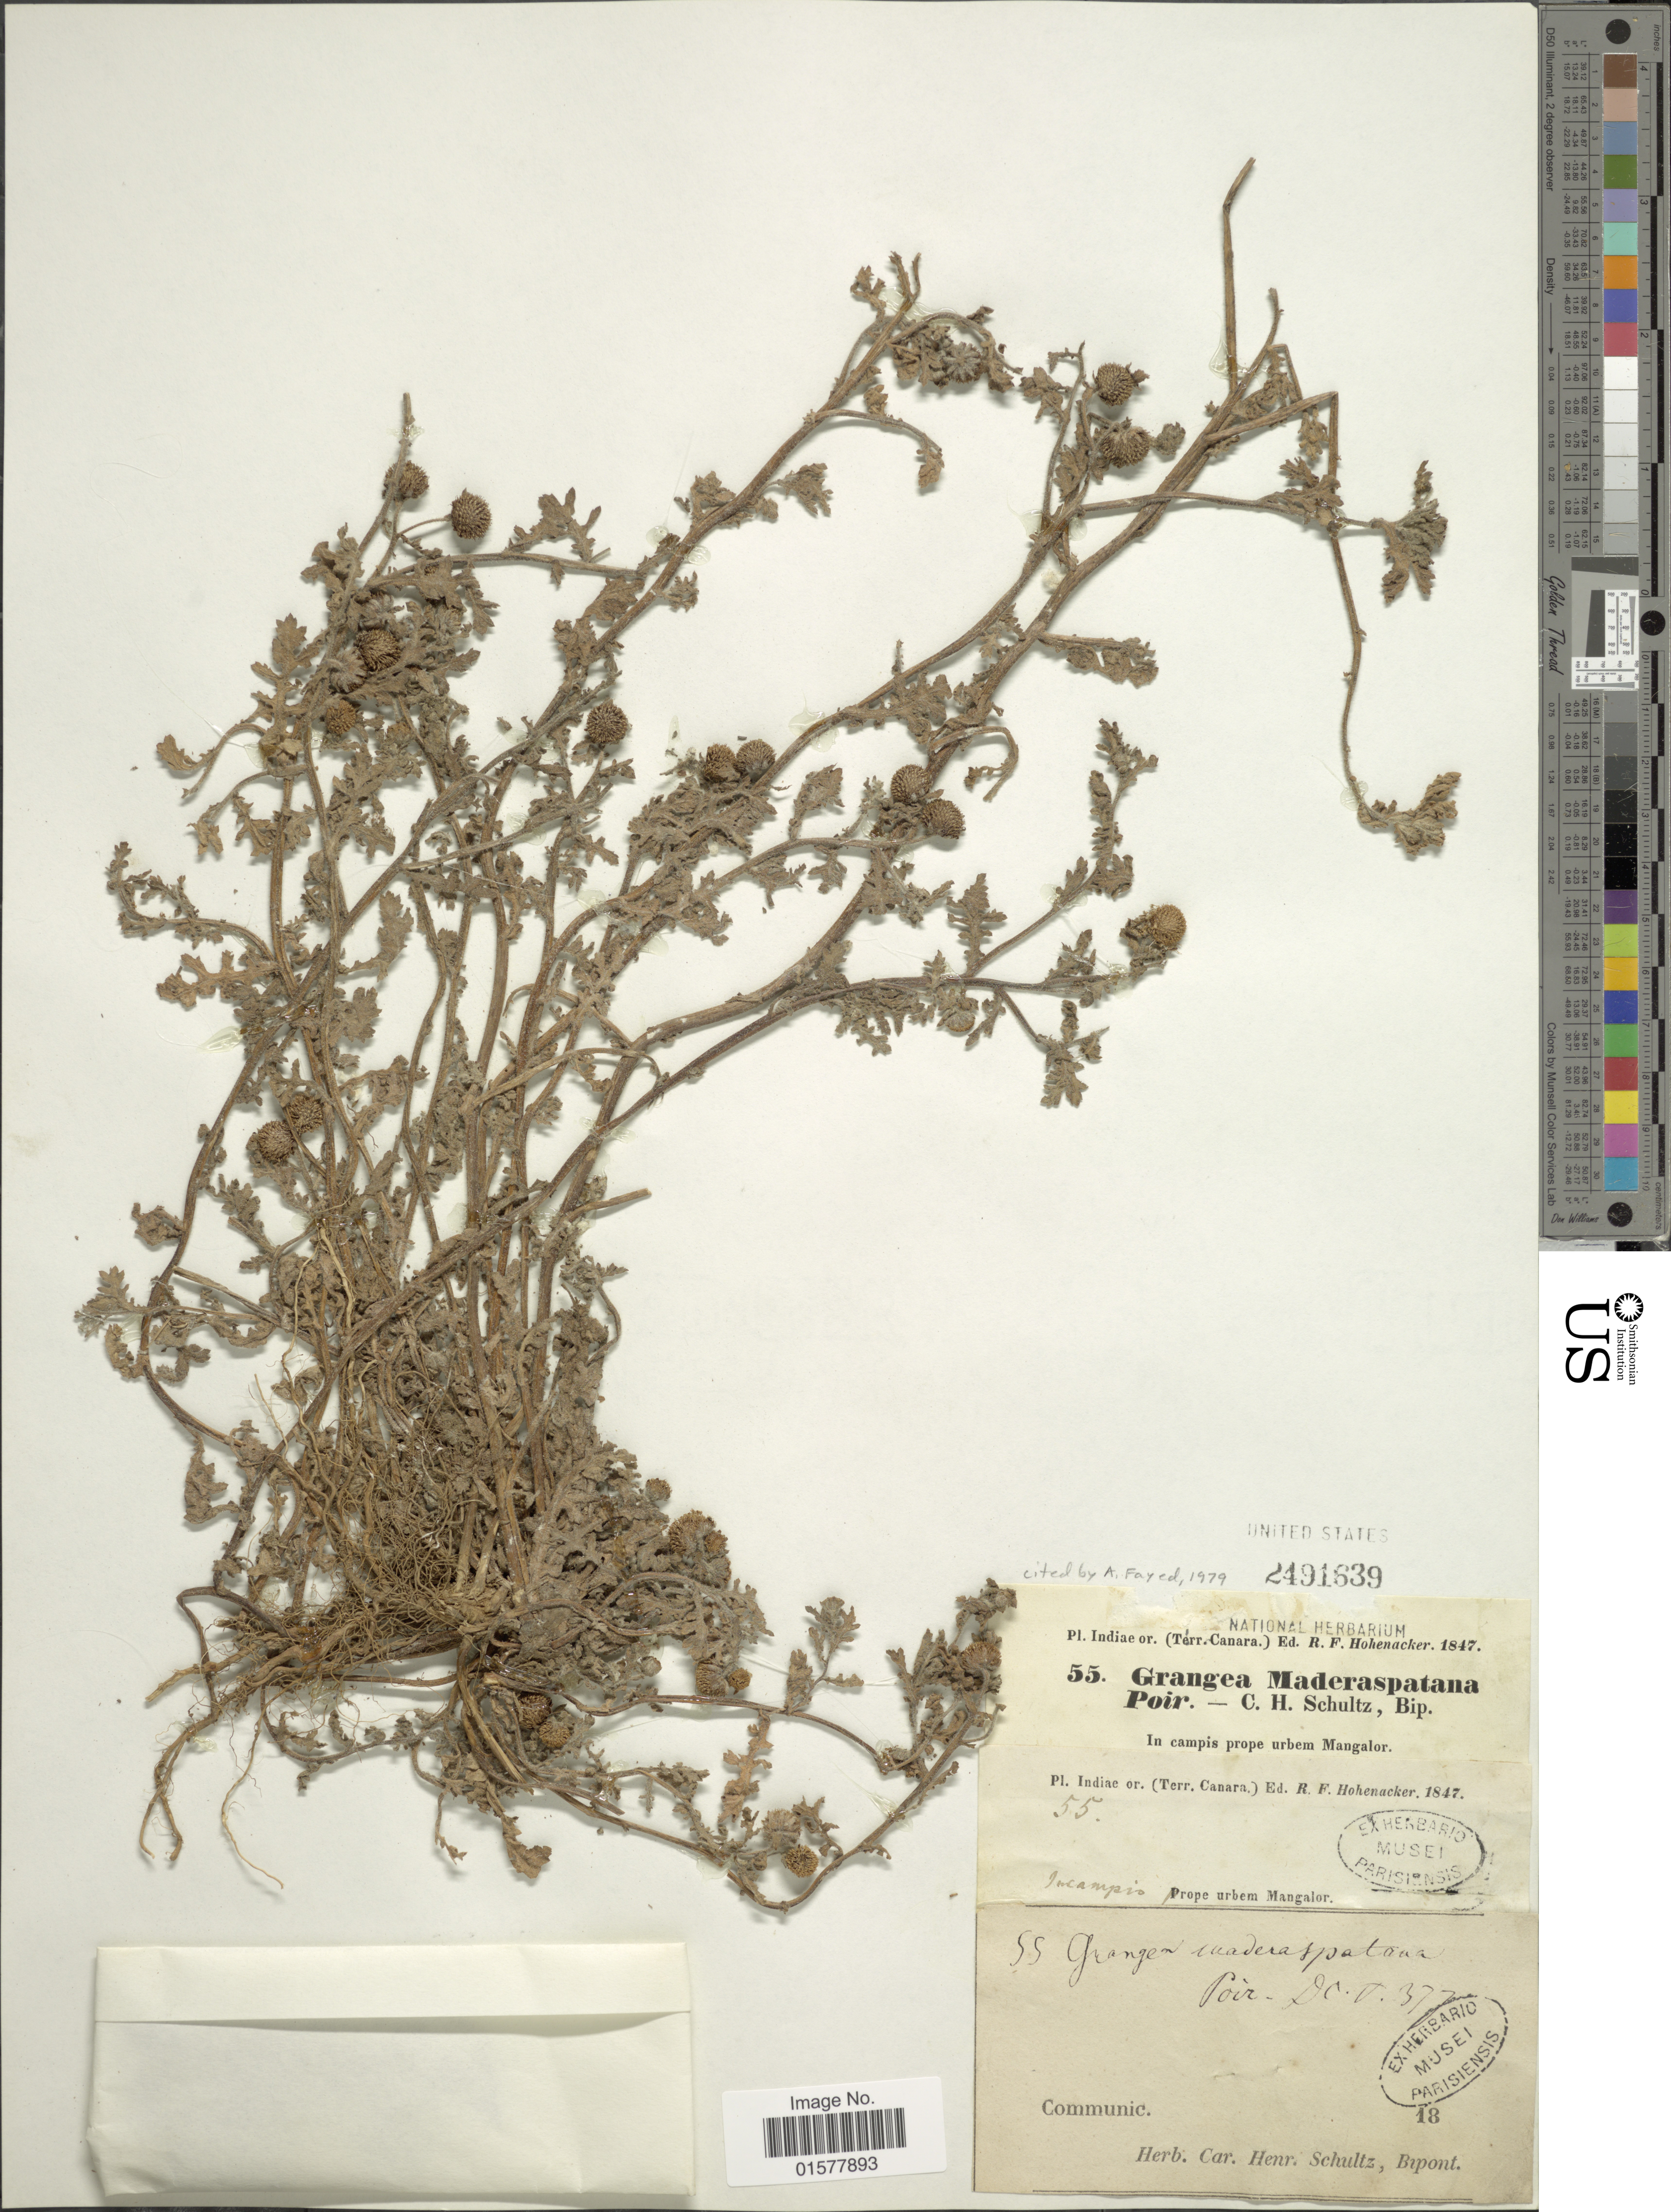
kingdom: Plantae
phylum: Tracheophyta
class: Magnoliopsida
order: Asterales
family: Asteraceae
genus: Grangea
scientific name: Grangea maderaspatana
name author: (L.) Poir.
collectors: C. H. Schultz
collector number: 55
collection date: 1847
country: India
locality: In campis prope urbem Mangalor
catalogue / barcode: US 2491639